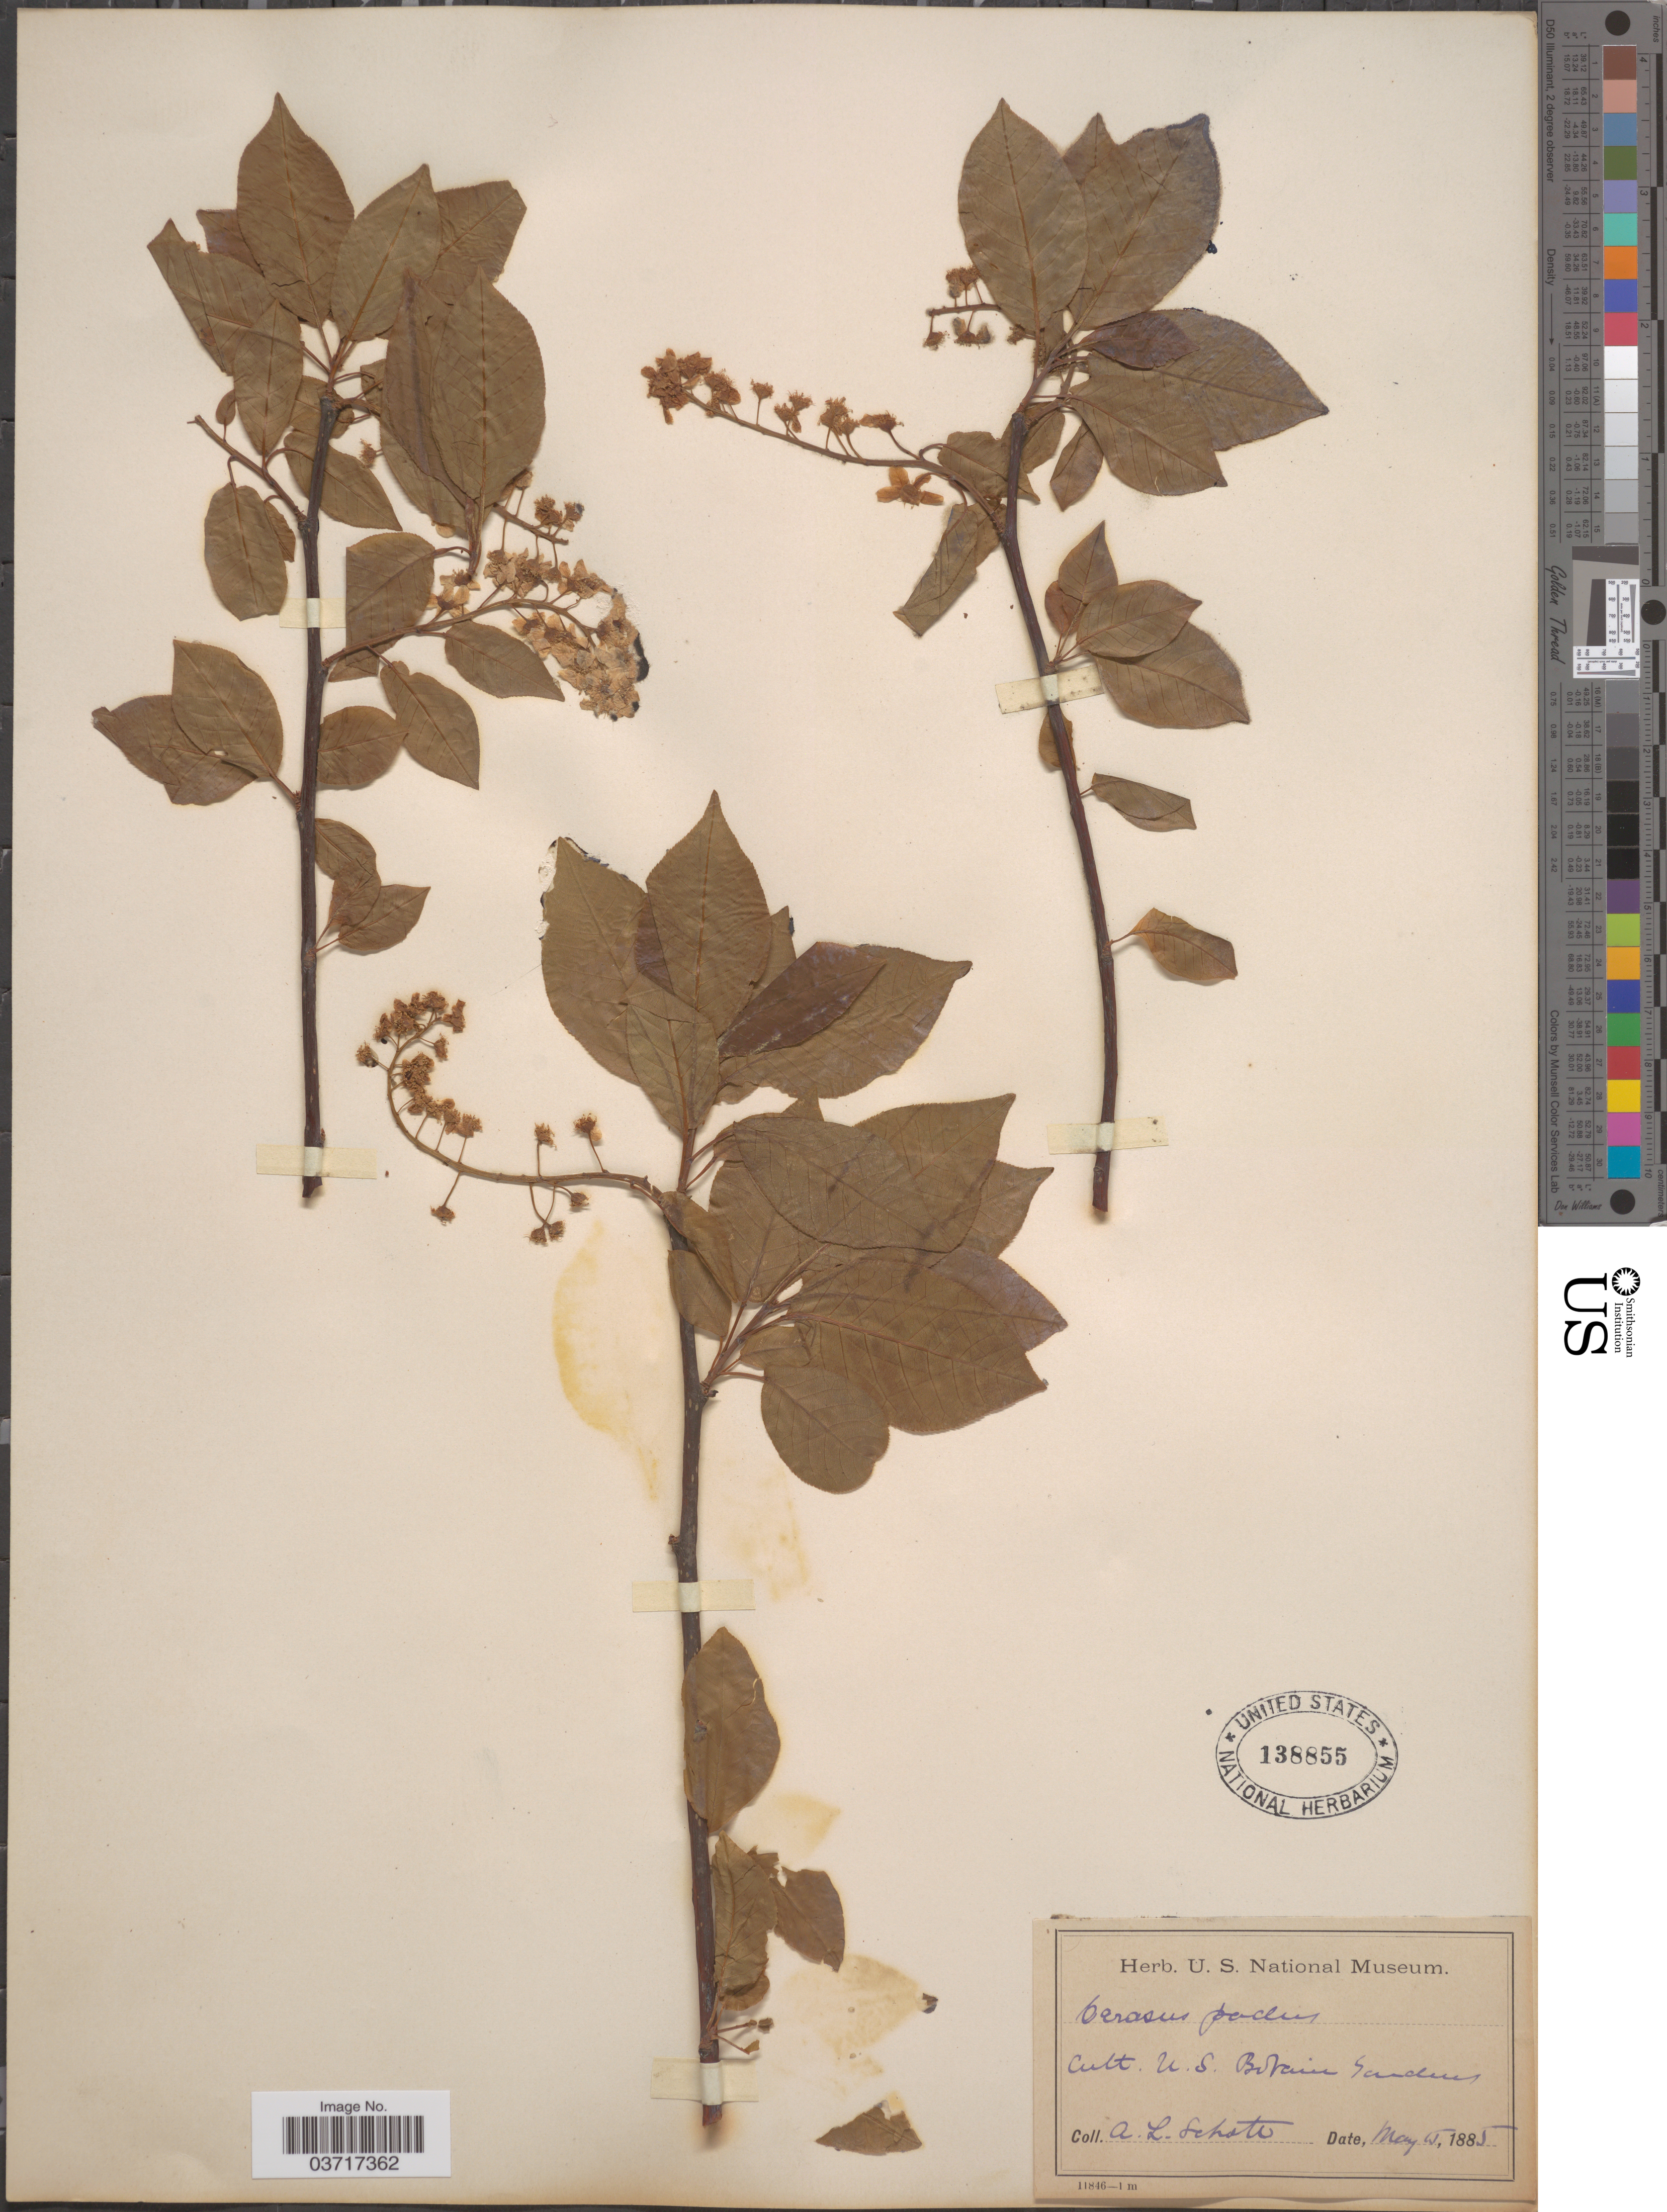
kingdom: Plantae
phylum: Tracheophyta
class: Magnoliopsida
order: Rosales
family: Rosaceae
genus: Prunus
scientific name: Prunus padus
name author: L.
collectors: A. Schote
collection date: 1885-05-15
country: United States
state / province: District of Columbia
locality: U.S. Botanic Gardens.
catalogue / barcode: US 138855